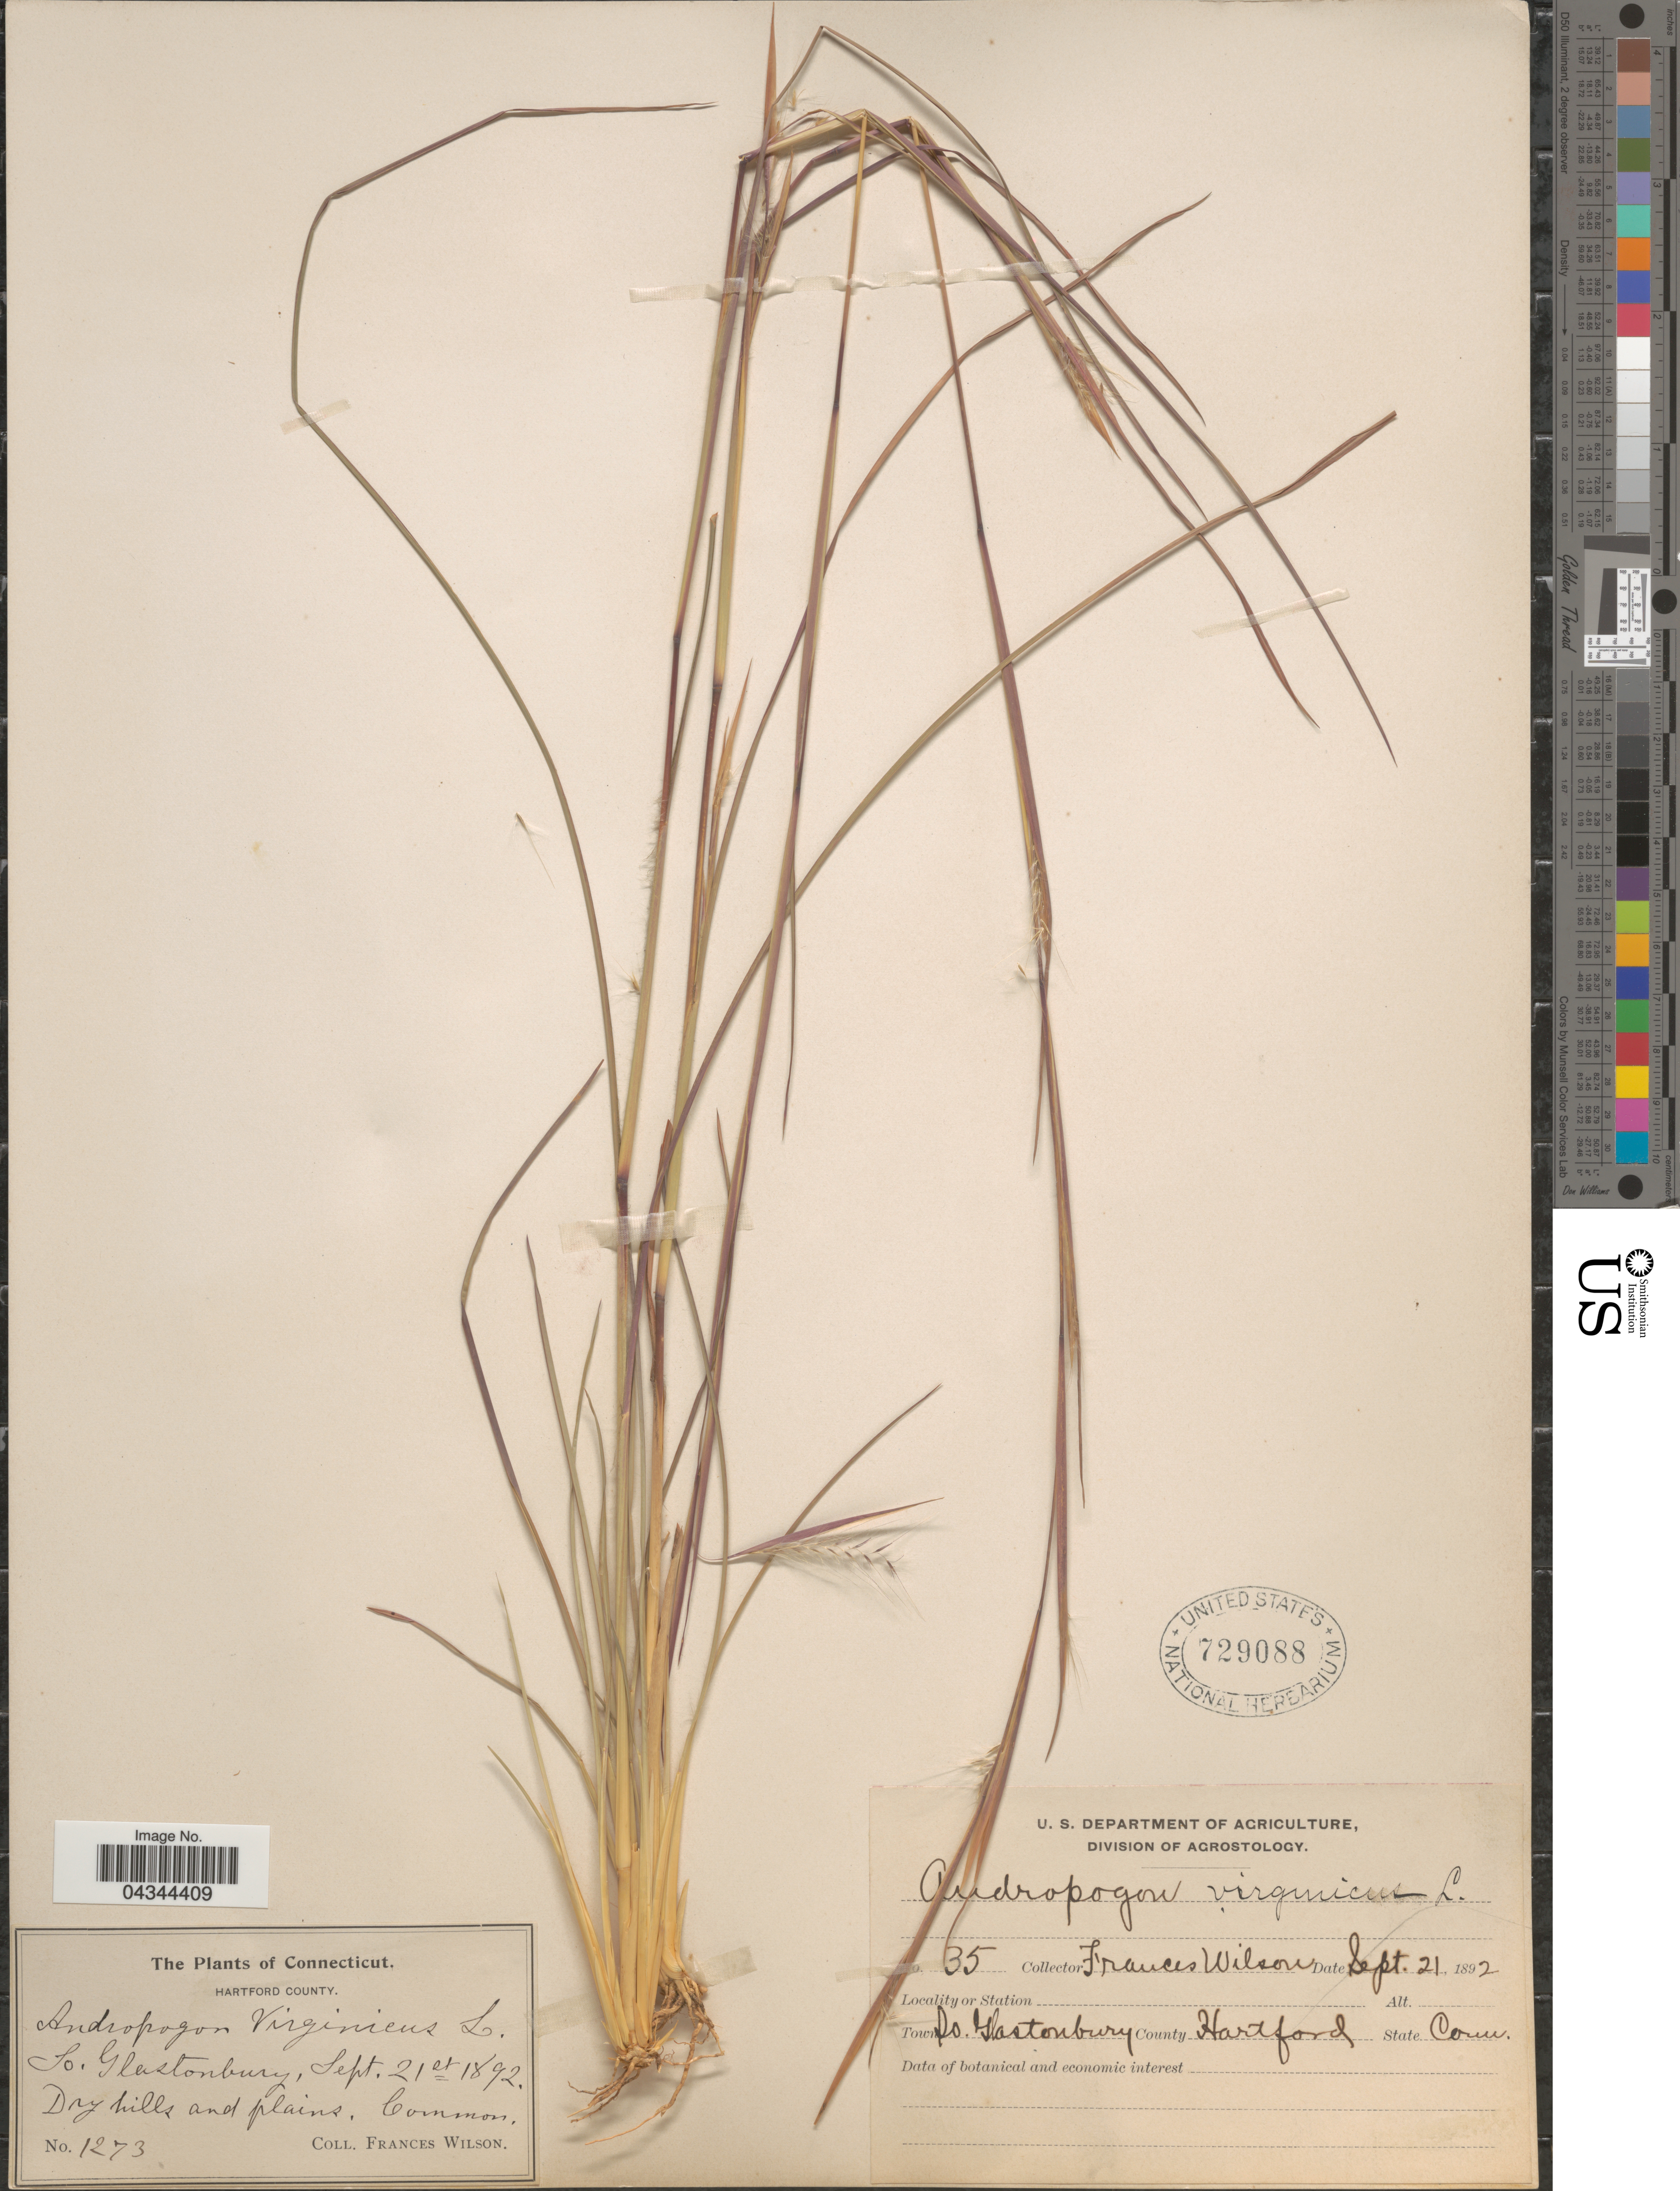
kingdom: Plantae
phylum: Tracheophyta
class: Liliopsida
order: Poales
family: Poaceae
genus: Andropogon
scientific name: Andropogon virginicus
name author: L.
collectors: F. Wilson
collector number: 1273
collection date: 1892-09-21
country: United States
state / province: Connecticut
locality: Hartford County. Town So. Glastonbury.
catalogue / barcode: US 729088